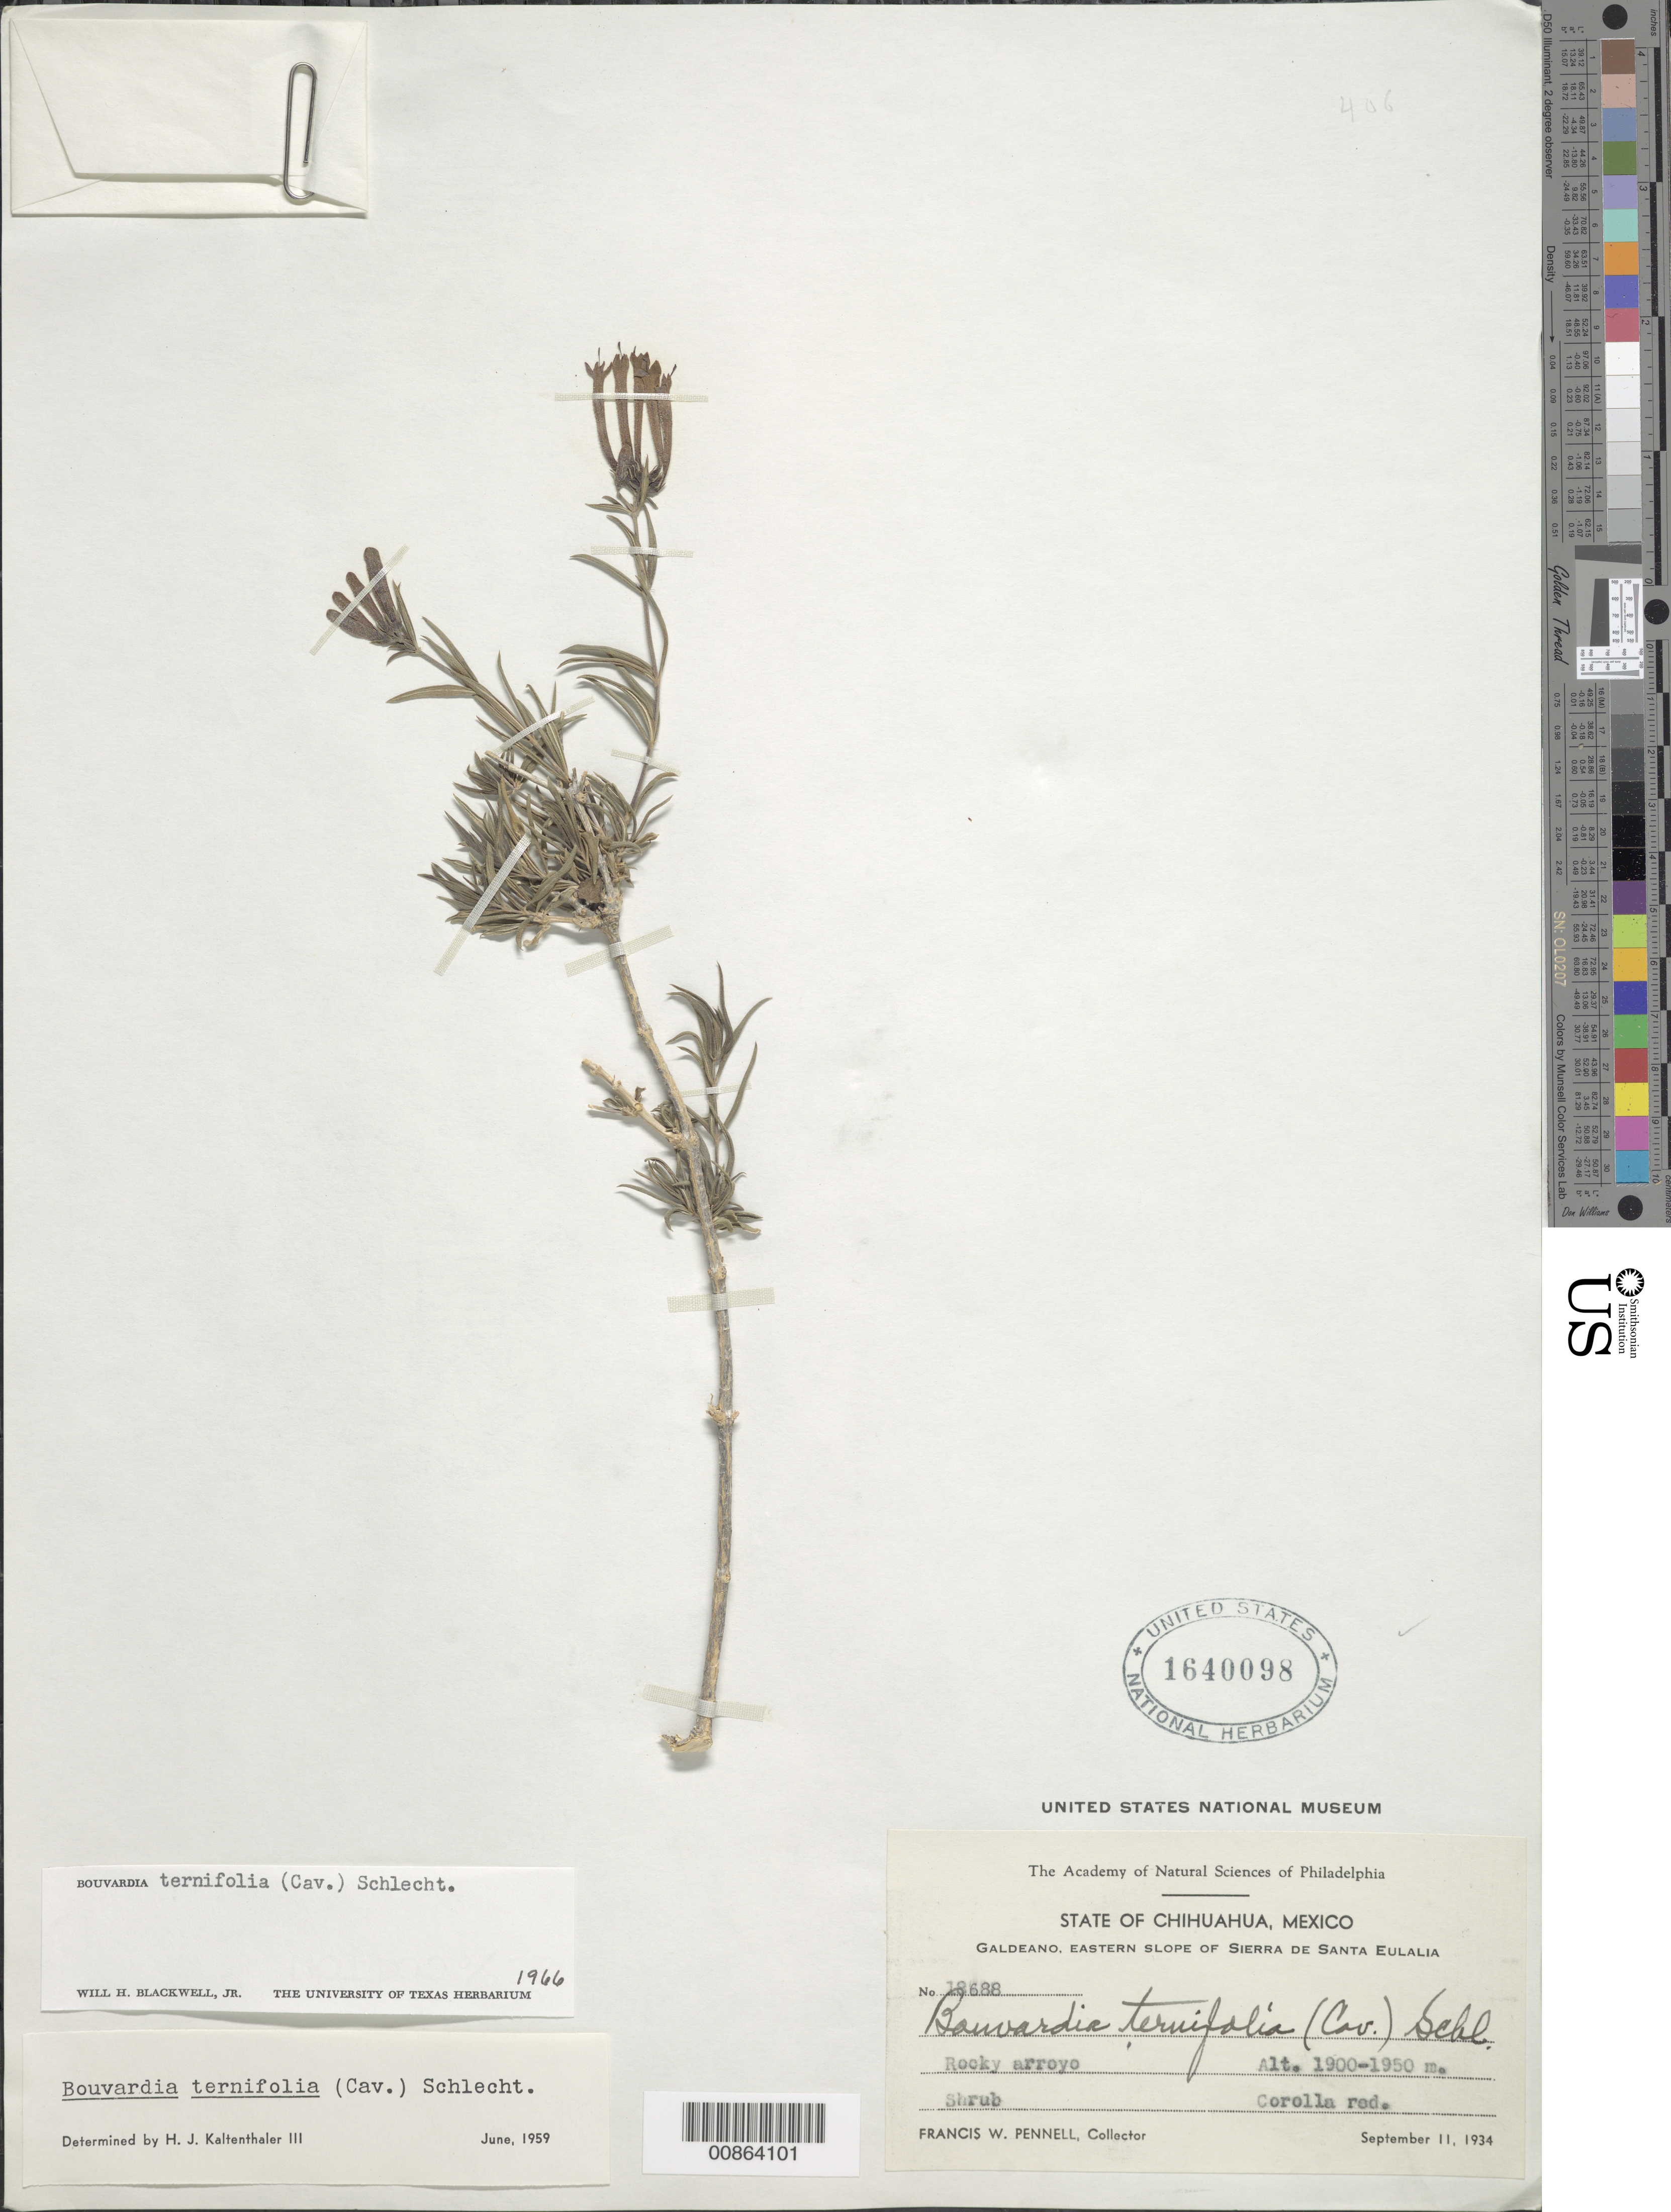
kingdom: Plantae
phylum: Tracheophyta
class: Magnoliopsida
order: Gentianales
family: Rubiaceae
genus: Bouvardia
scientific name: Bouvardia tenuifolia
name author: Standl.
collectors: F. W. Pennell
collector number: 18688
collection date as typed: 11 Sep 1934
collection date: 1934-09-11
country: Mexico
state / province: Chihuahua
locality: Galdeano, eastern slope of Sierra de Santa Eulalia.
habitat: Rocky arroyo.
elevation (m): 1950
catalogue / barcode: US 1640098